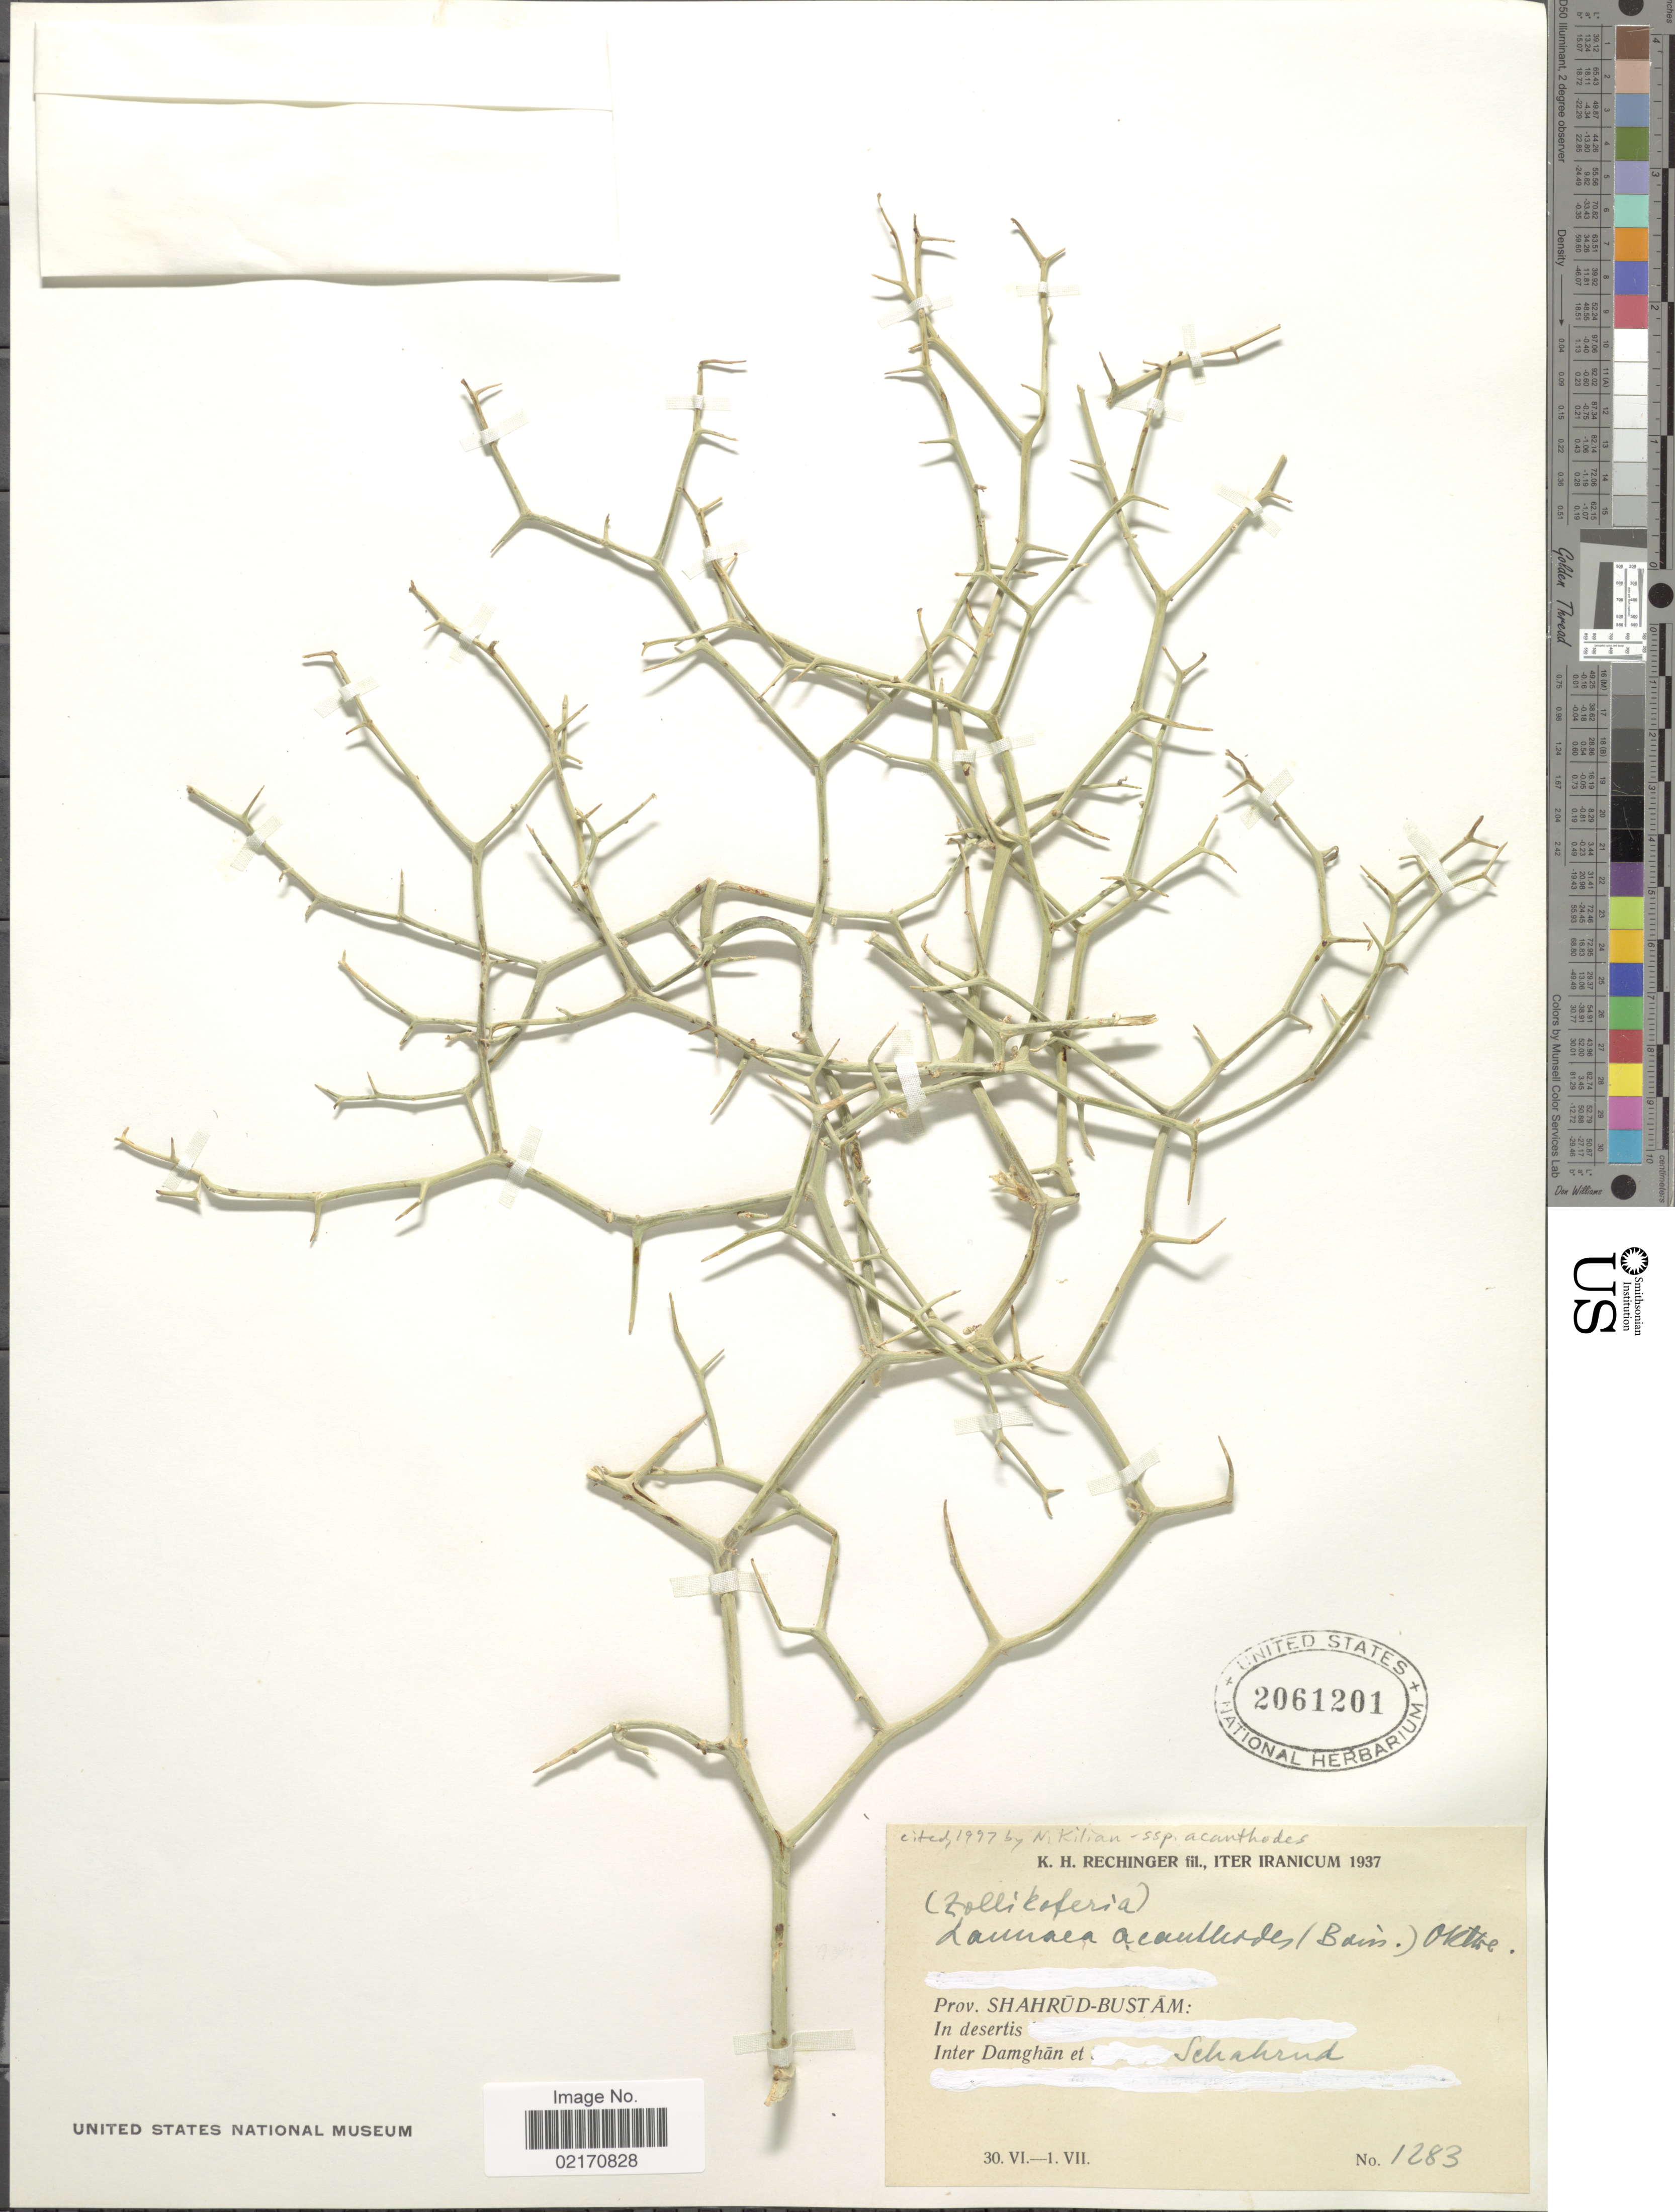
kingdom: Plantae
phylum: Tracheophyta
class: Magnoliopsida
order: Asterales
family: Asteraceae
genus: Launaea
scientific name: Launaea acanthodes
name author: (Boiss.) Kuntze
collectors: K. H. Rechinger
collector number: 1283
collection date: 1937-06-30/1937-07-01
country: Iran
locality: Prov. Shahrud-Bustam, inter Damghan et Schahrud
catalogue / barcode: US 2061201